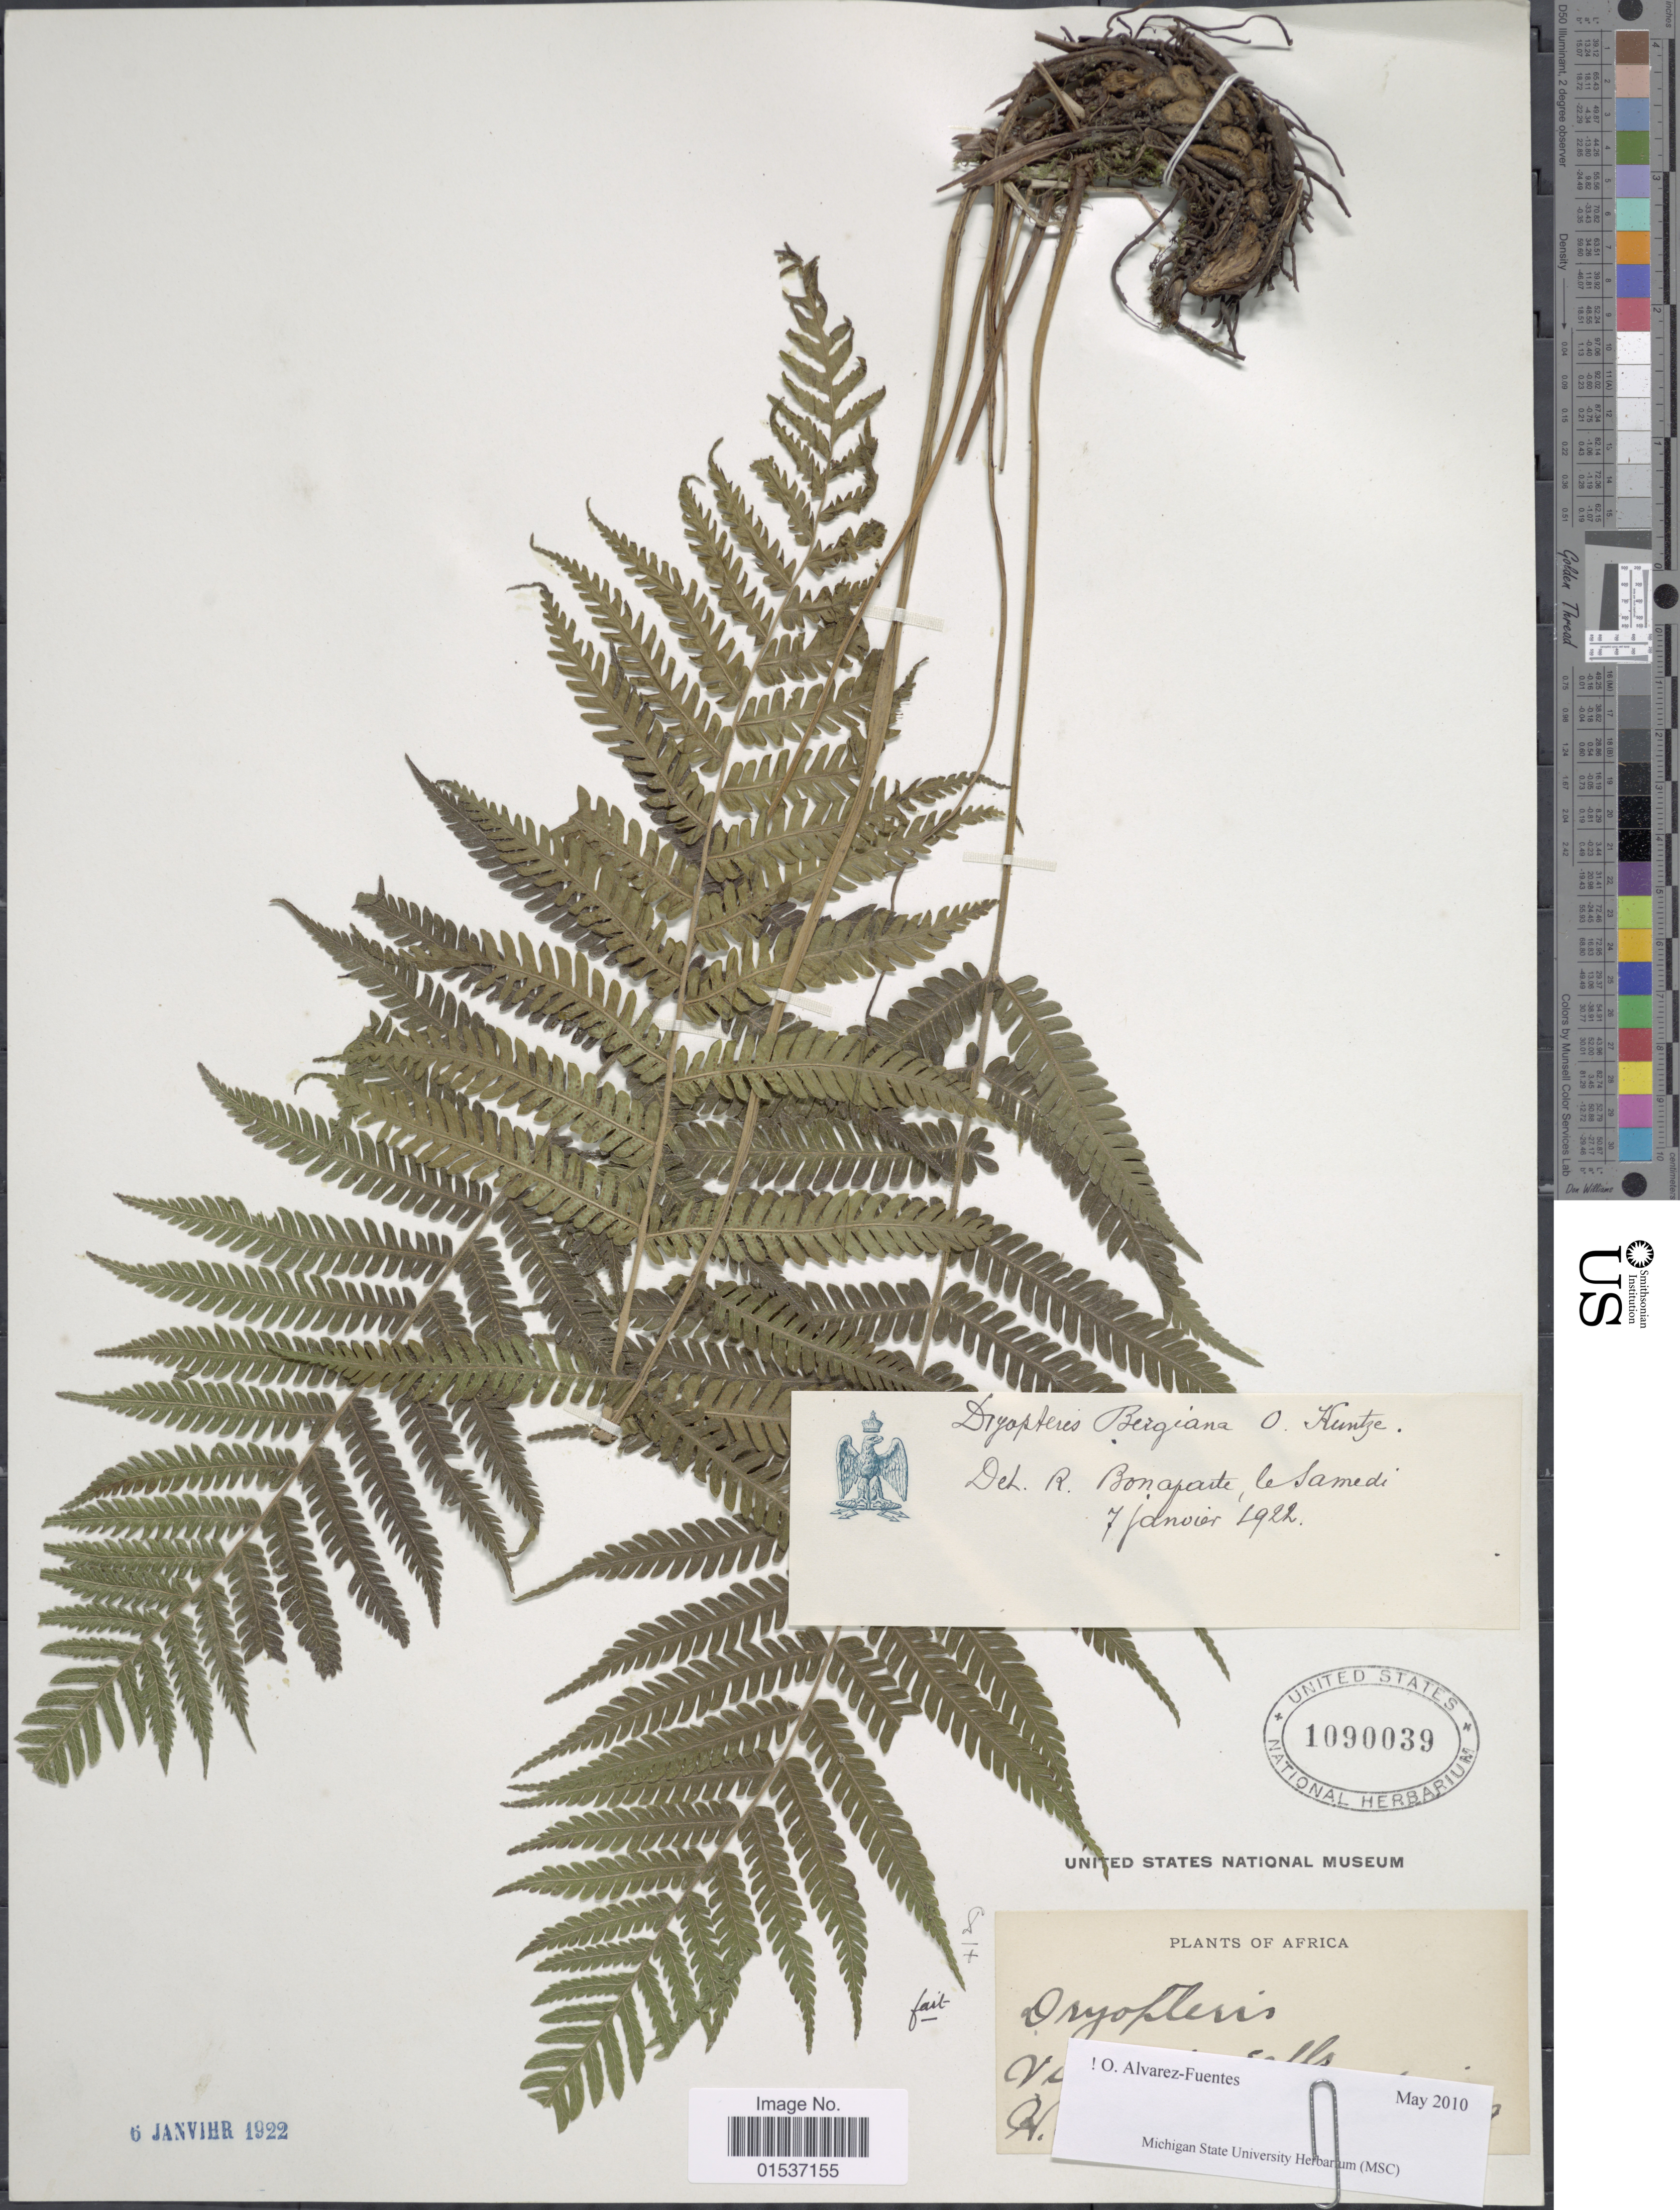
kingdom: Plantae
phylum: Tracheophyta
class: Polypodiopsida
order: Polypodiales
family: Thelypteridaceae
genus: Thelypteris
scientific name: Thelypteris bergiana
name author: (Schltdl.) Ching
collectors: H.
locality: Africa. Victoria Falls.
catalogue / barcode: US 1090039